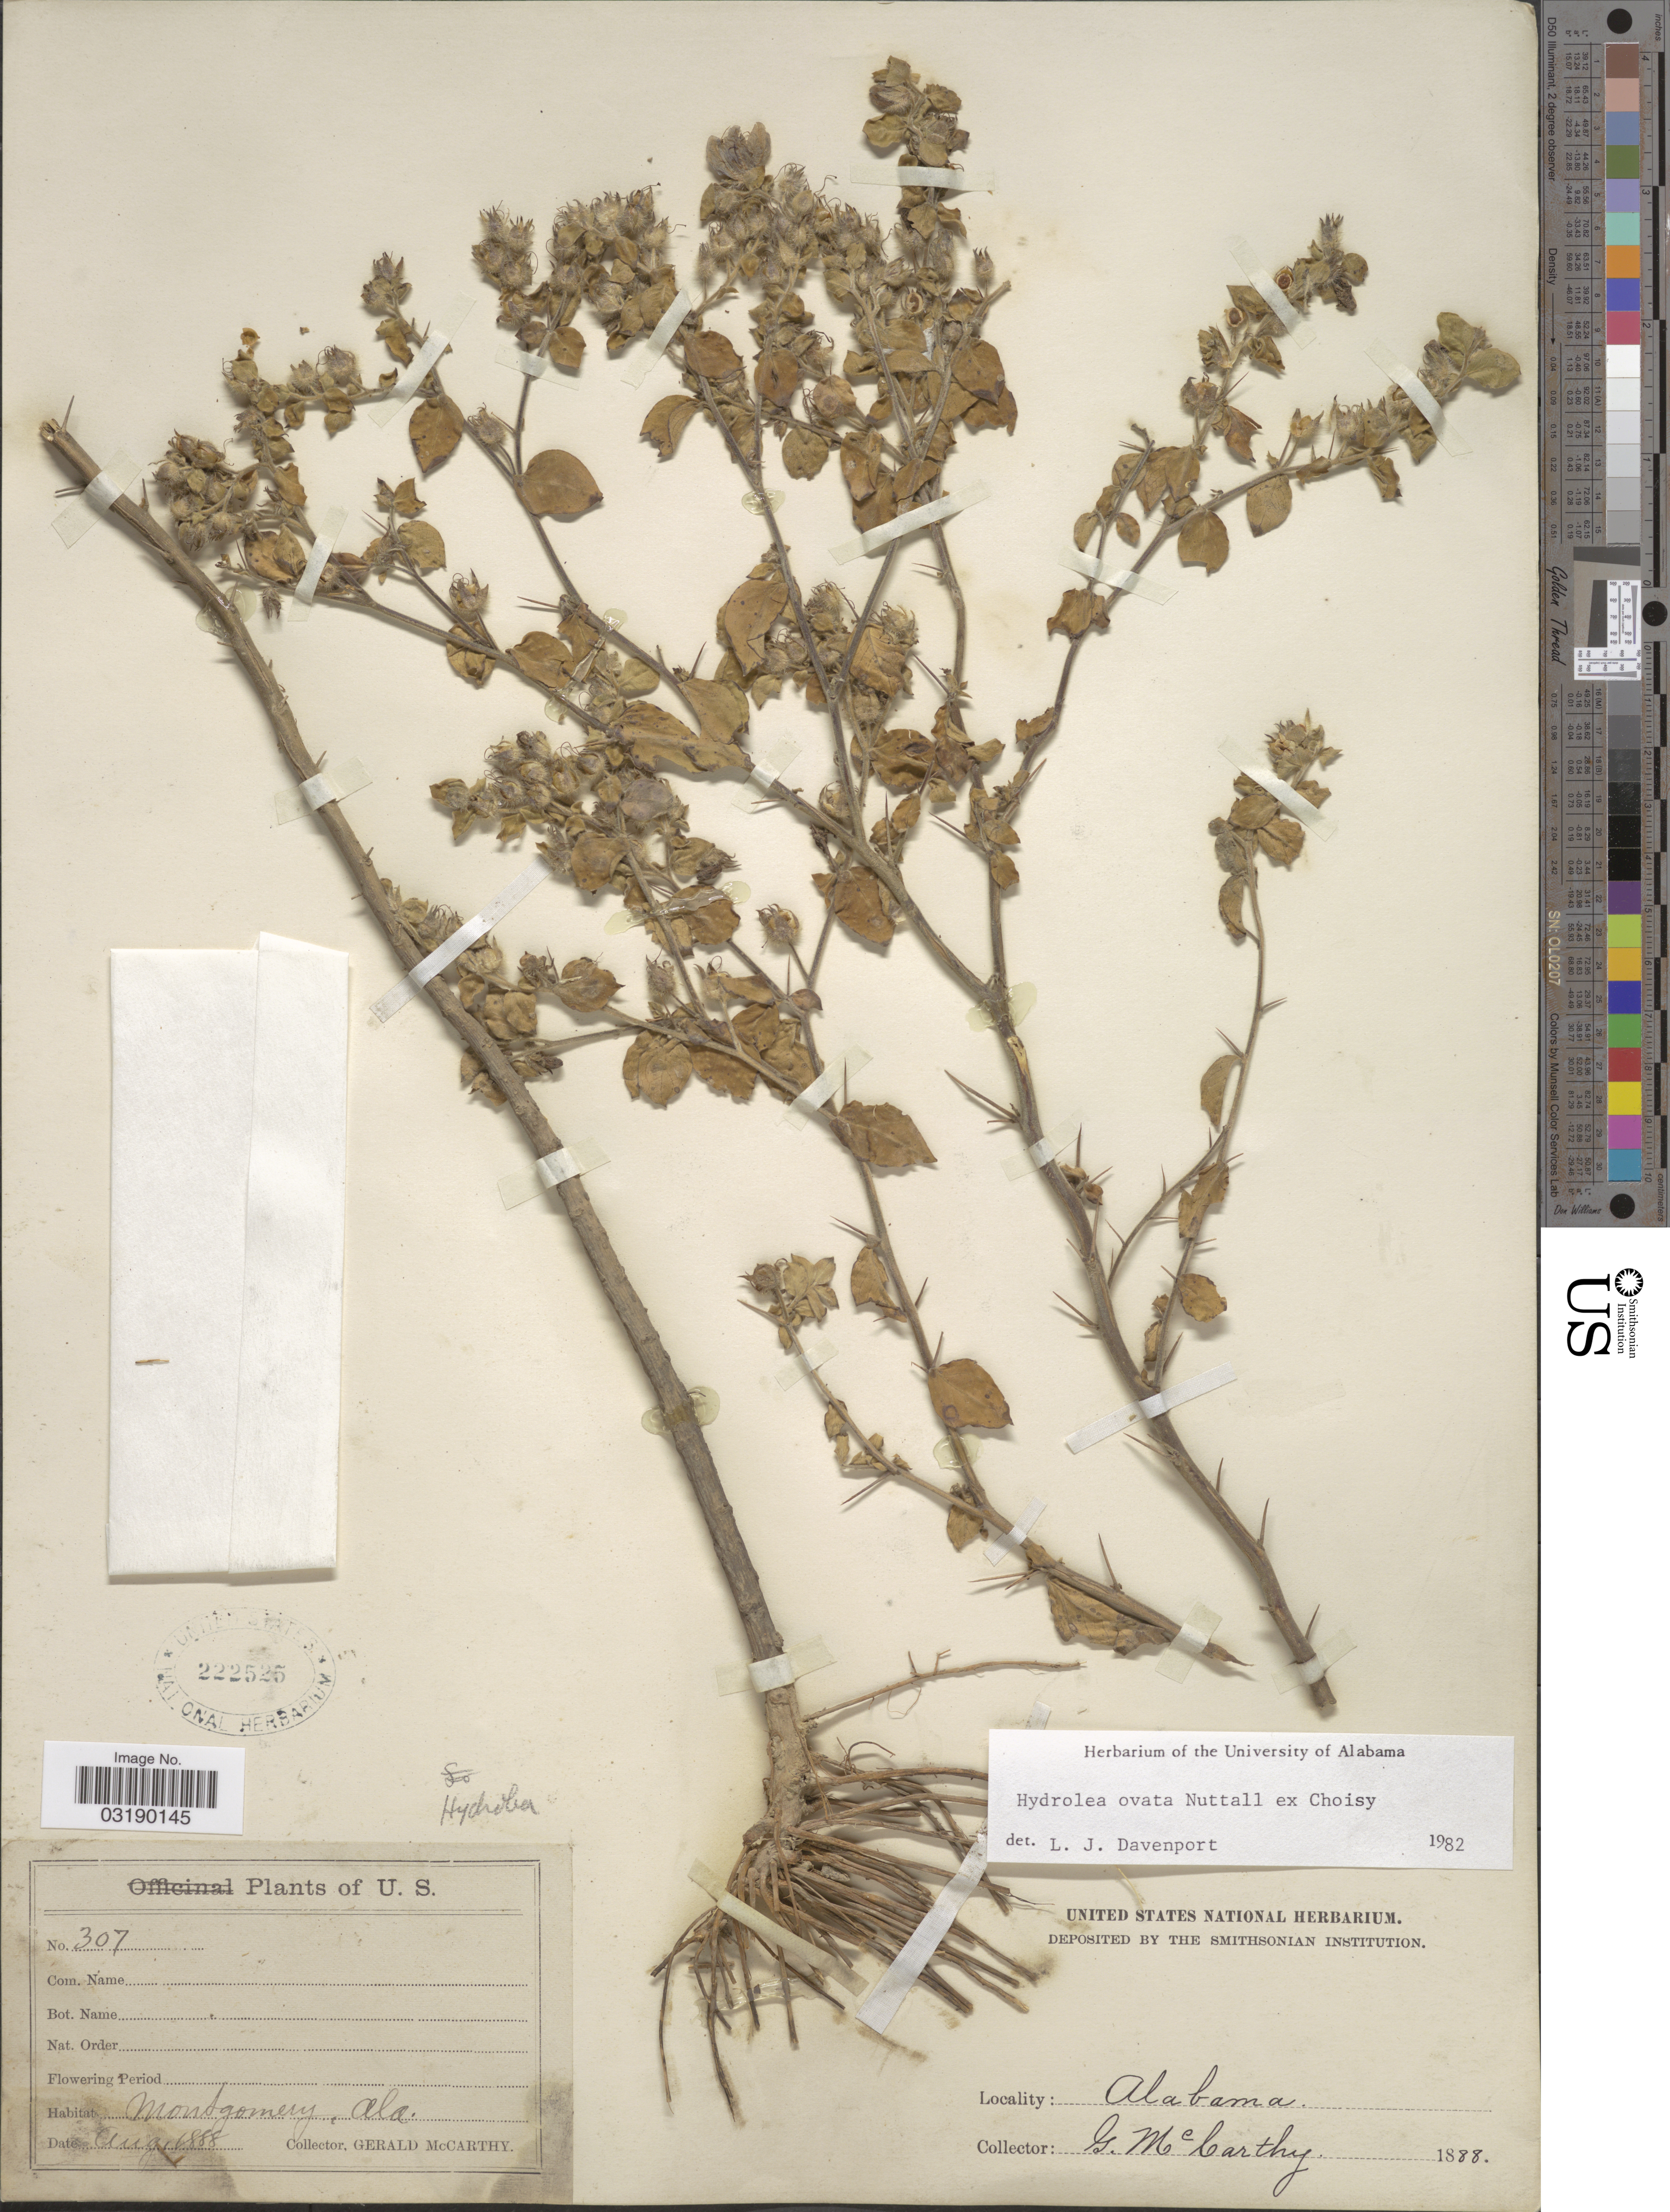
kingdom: Plantae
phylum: Tracheophyta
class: Magnoliopsida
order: Solanales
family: Hydroleaceae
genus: Hydrolea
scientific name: Hydrolea ovata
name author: Nutt. ex Choisy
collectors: G. McCarthy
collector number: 307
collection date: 1888-08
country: United States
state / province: Alabama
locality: Montgomery.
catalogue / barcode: US 222525